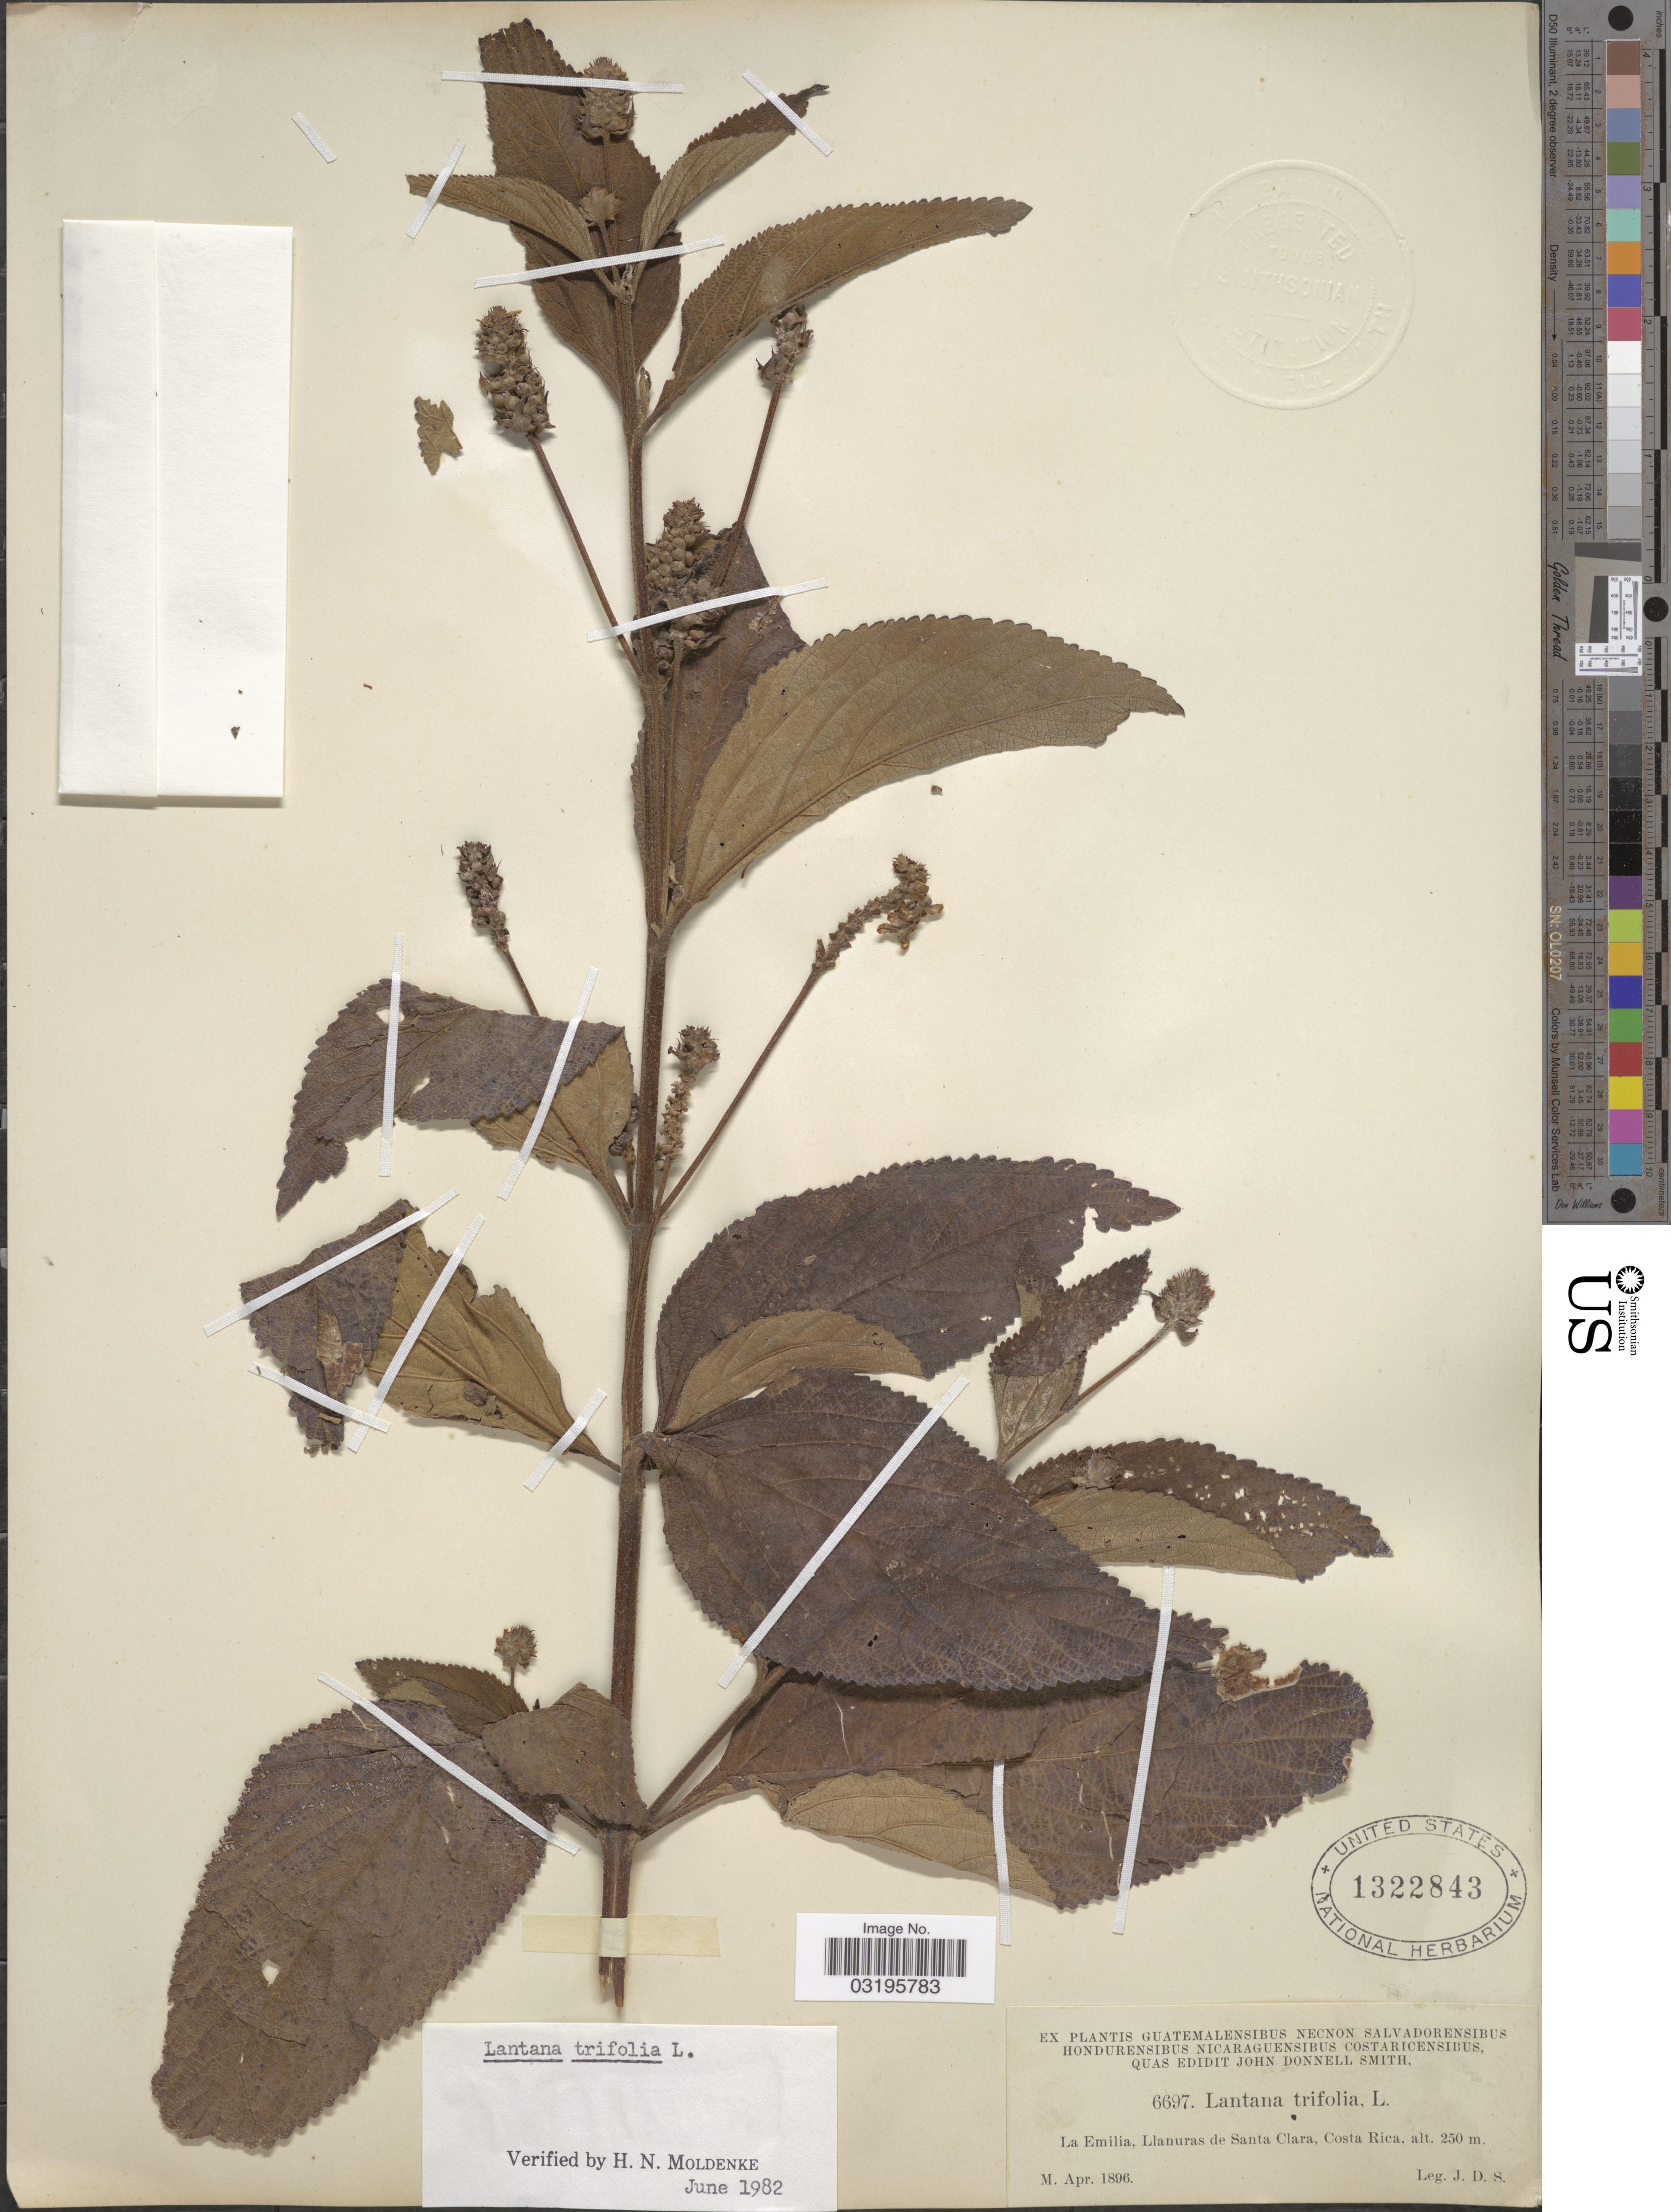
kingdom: Plantae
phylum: Tracheophyta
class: Magnoliopsida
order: Lamiales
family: Verbenaceae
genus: Lantana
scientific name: Lantana trifolia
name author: L.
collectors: J. Donnell Smith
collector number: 6697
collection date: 1896-04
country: Costa Rica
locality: La Emilia, Llanuras de Santa Clara.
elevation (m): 250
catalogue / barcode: US 1322843